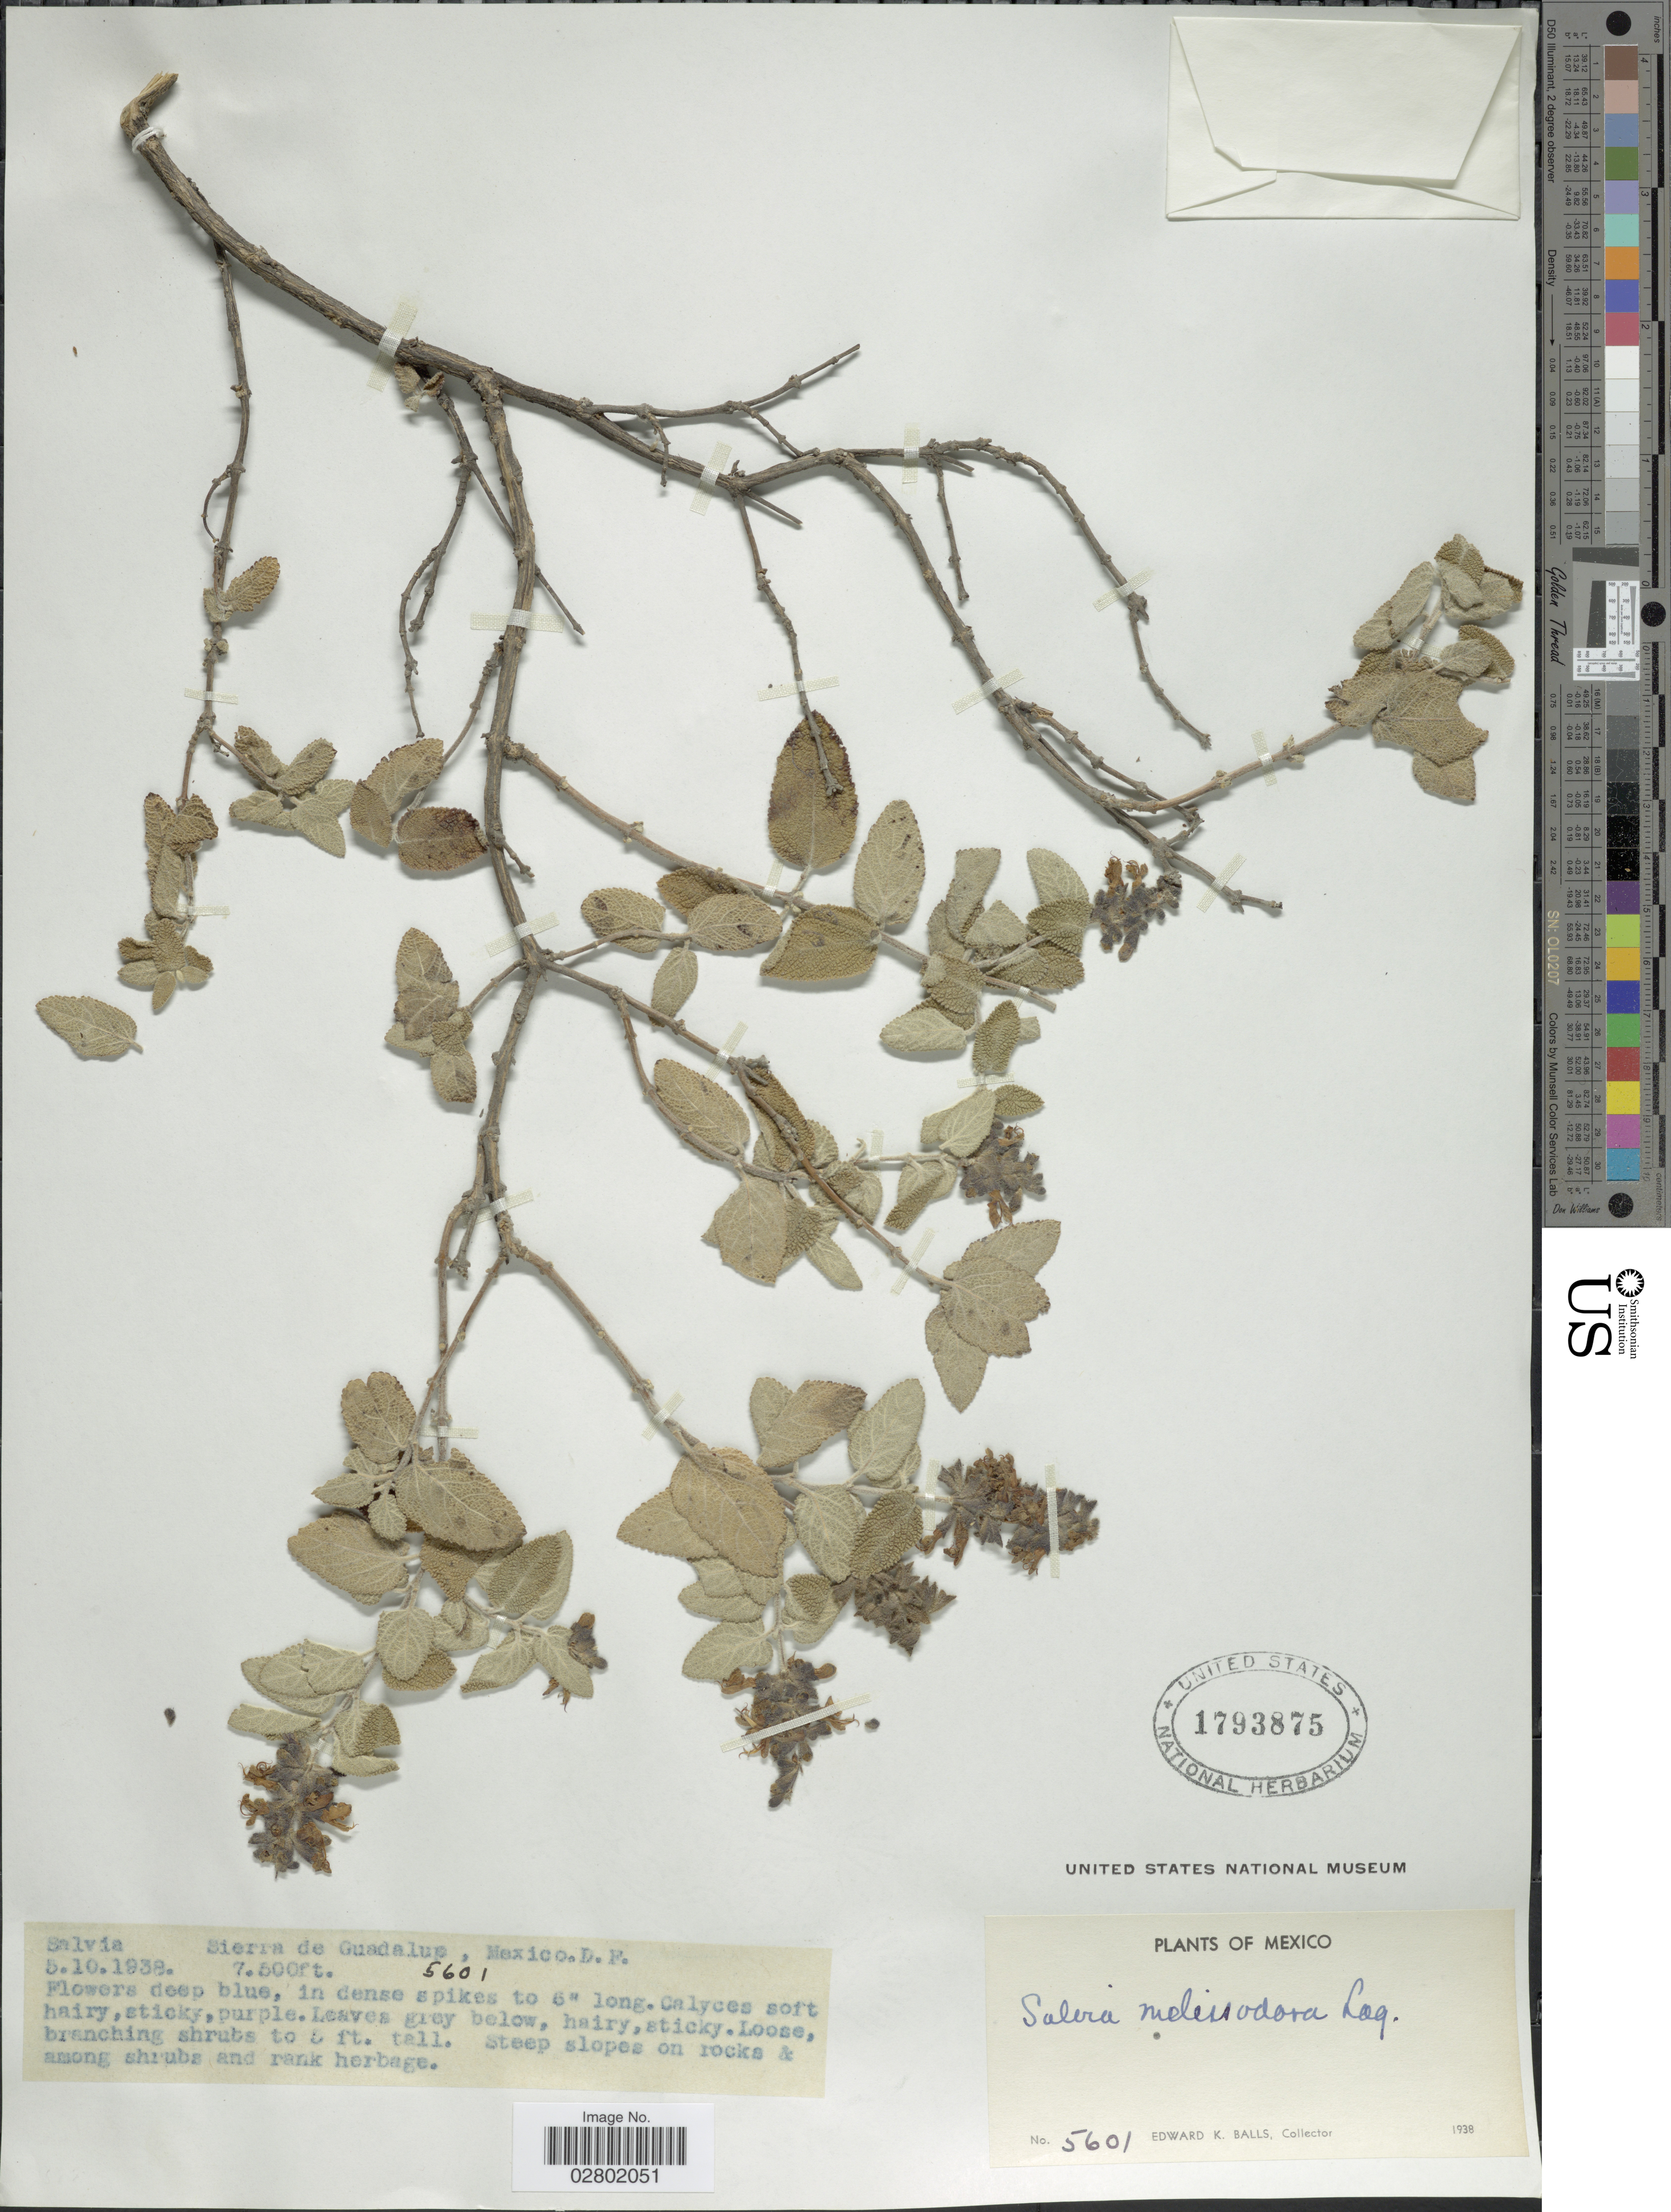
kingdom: Plantae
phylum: Tracheophyta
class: Magnoliopsida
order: Lamiales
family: Lamiaceae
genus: Salvia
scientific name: Salvia melissodora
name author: Lag.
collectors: E. K. Balls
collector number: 5601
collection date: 1938-10-05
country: Mexico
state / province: Distrito Federal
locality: Sierra de Guadalupe, D.F.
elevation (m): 2286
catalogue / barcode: US 1793875